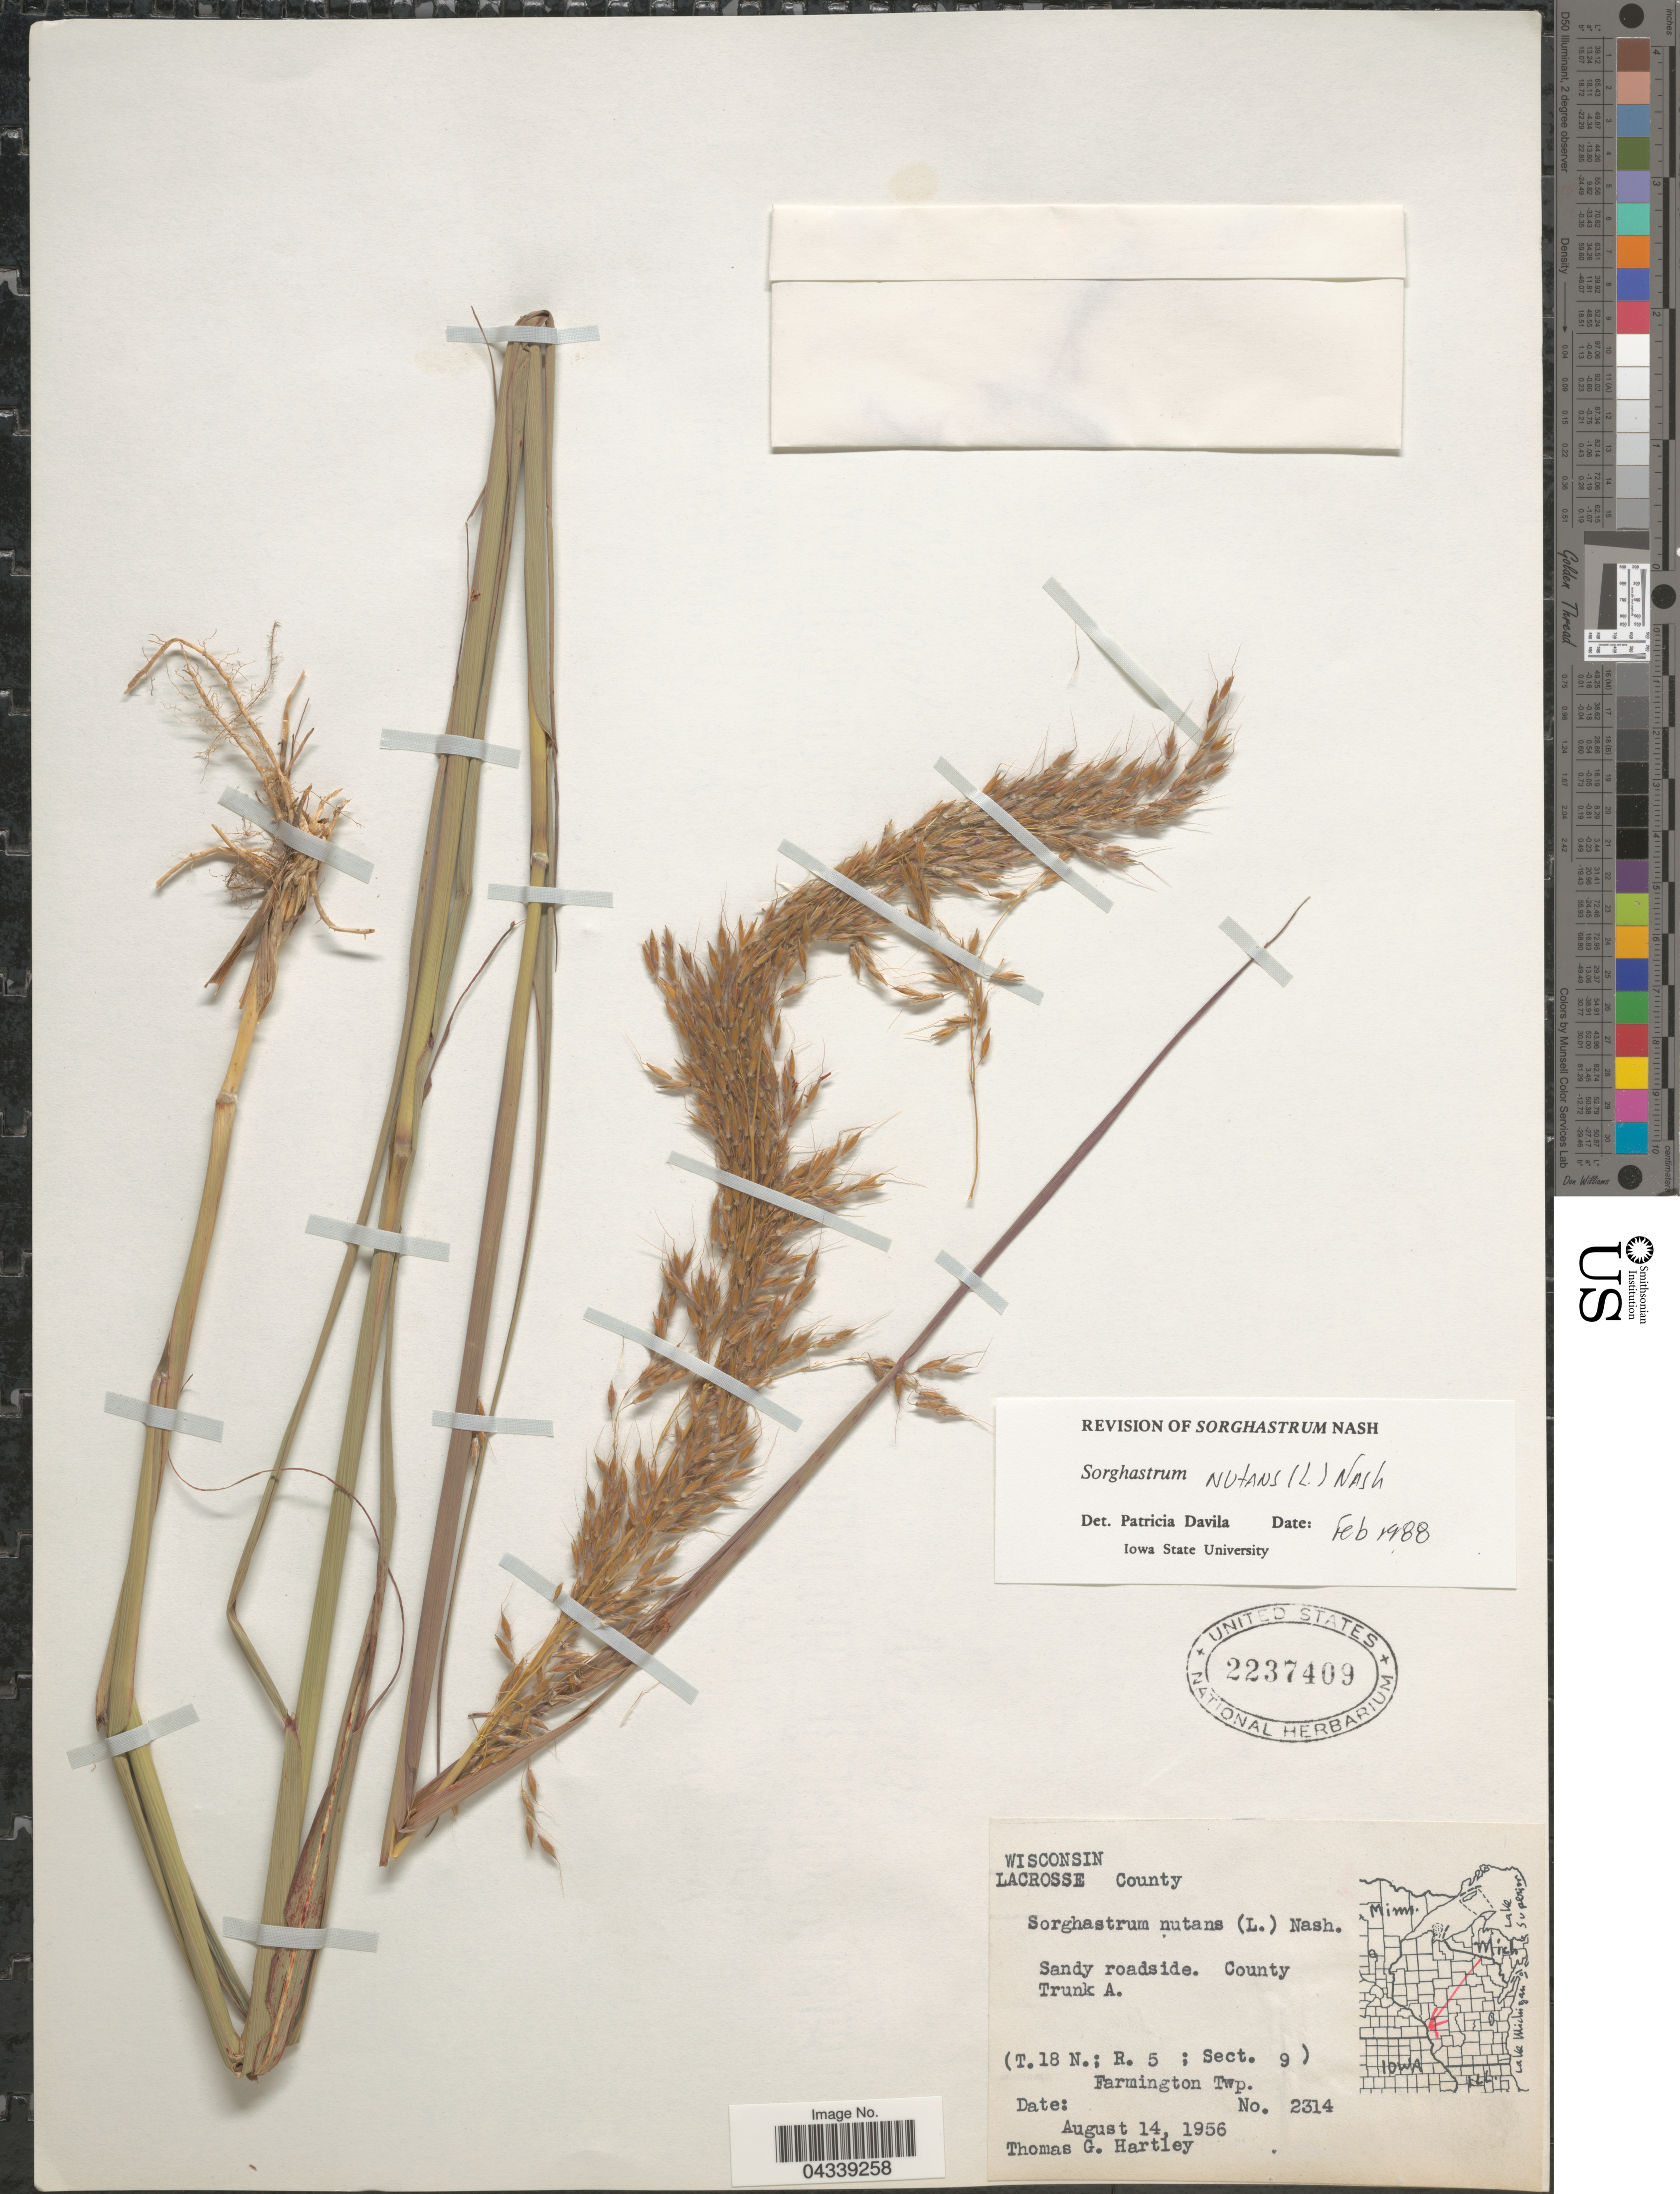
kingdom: Plantae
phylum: Tracheophyta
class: Liliopsida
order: Poales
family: Poaceae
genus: Sorghastrum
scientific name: Sorghastrum nutans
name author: (L.) Nash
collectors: T. G. Hartley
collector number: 2314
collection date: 1956-08-14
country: United States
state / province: Wisconsin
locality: Lacrosse County. County Trunk A. (T.18 N.; r. 5 ; Sect. 9). Farmington Twp.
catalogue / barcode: US 2237409